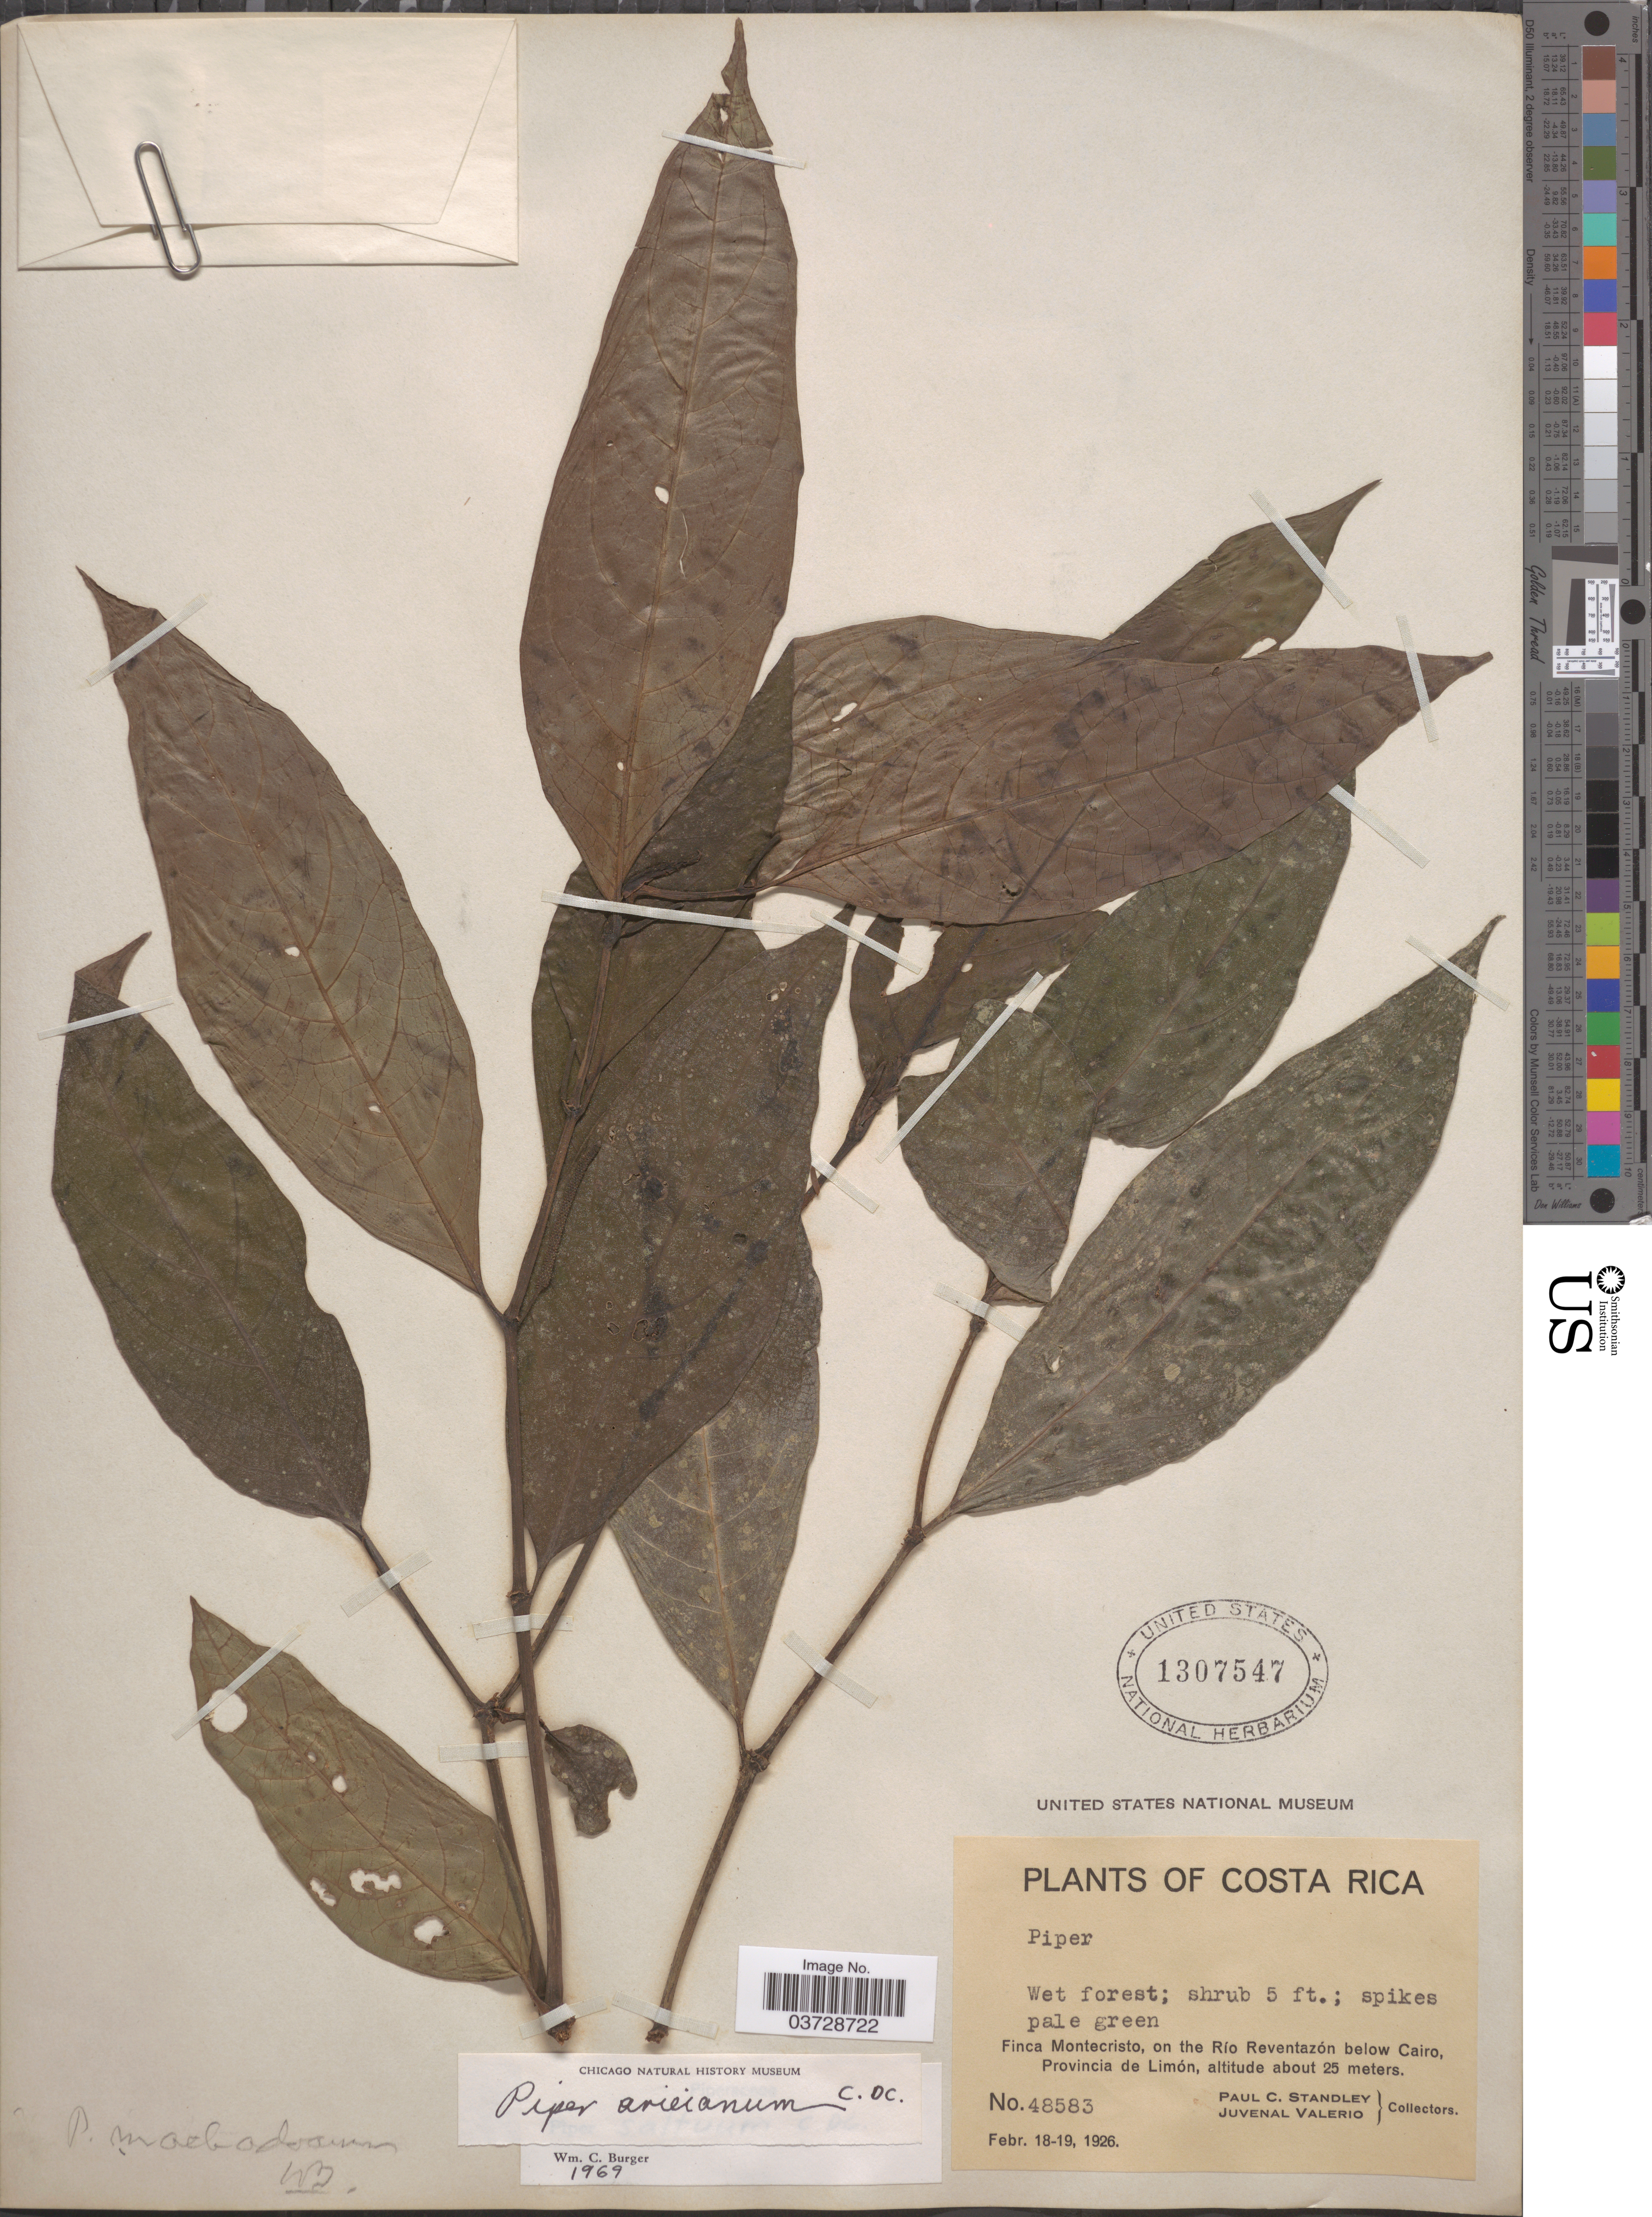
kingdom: Plantae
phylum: Tracheophyta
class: Magnoliopsida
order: Piperales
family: Piperaceae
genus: Piper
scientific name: Piper arieianum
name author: C. DC.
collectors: P. C. Standley & J. Valerio R.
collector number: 48583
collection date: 1926-02-18/1926-02-19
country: Costa Rica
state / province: Limón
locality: Finca Montecristo, on the Río Reventazón below Cairo.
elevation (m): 25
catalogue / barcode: US 1307547